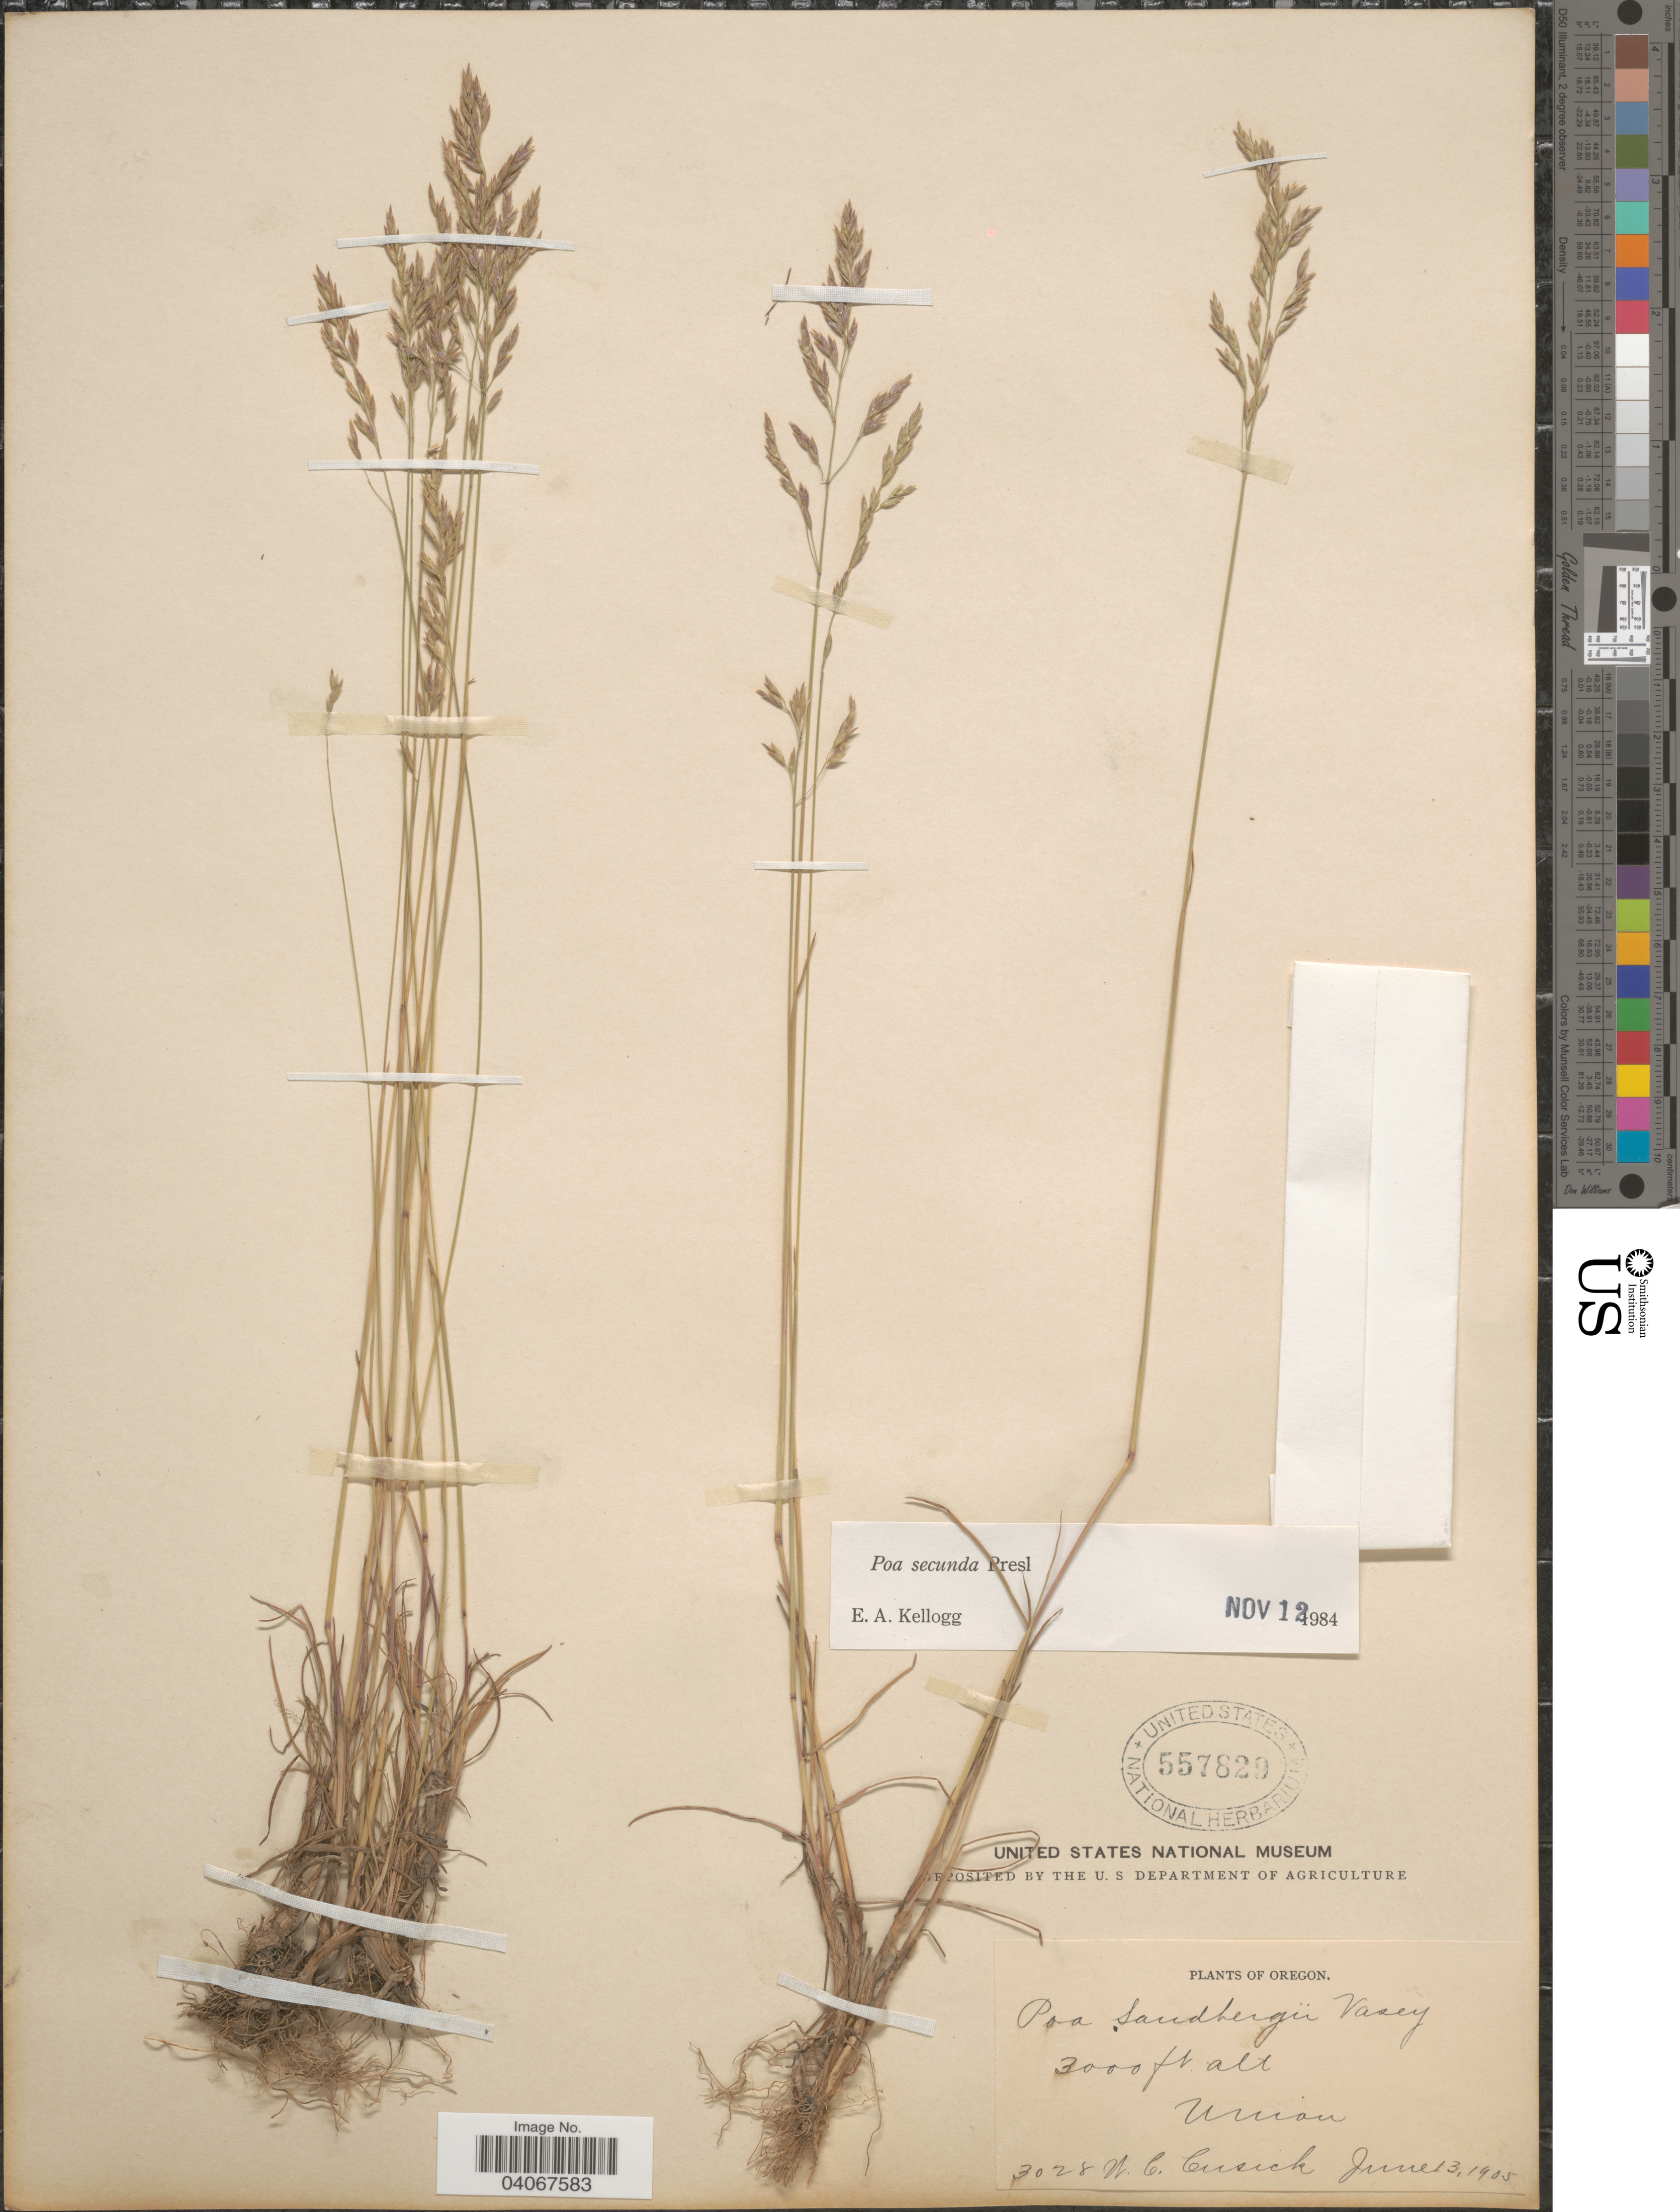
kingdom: Plantae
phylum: Tracheophyta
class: Liliopsida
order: Poales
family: Poaceae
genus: Poa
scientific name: Poa secunda subsp. secunda var. secunda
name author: J. Presl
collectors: W. C. Cusick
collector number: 3028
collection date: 1905-06-13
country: United States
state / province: Oregon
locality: Union.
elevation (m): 914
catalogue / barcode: US 557829